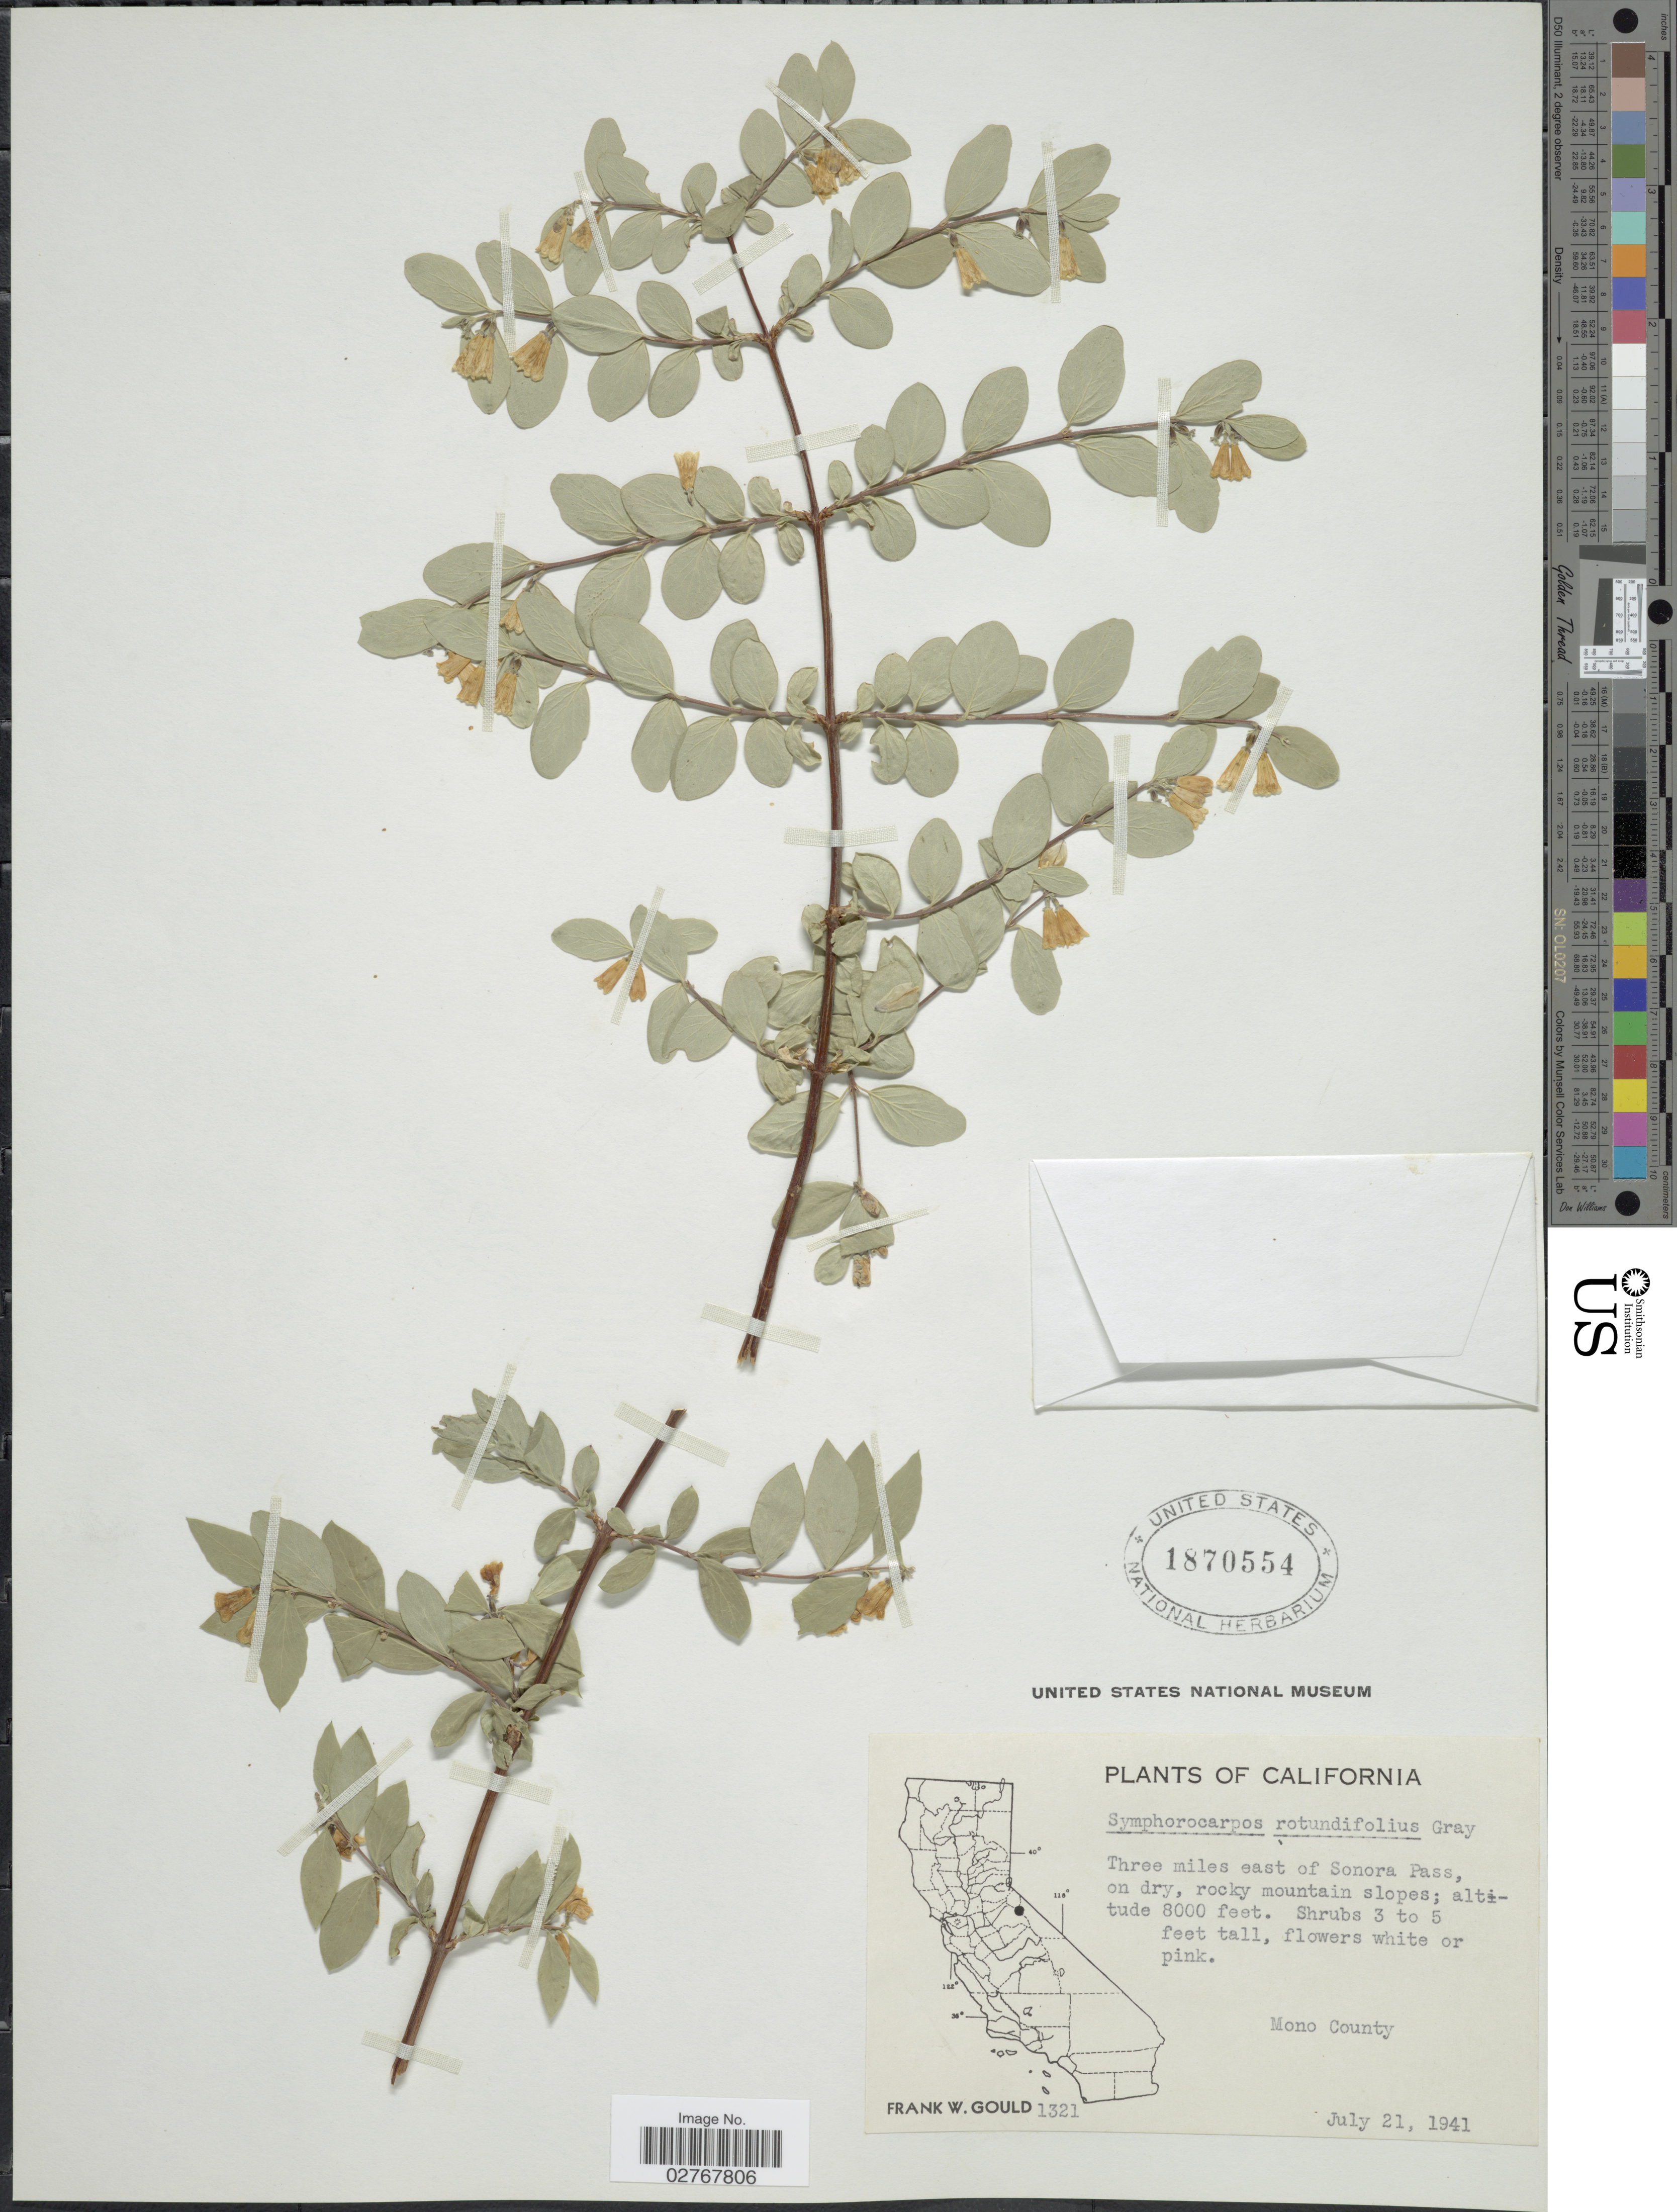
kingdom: Plantae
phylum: Tracheophyta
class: Magnoliopsida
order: Dipsacales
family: Caprifoliaceae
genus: Symphoricarpos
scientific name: Symphoricarpos rotundifolius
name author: A. Gray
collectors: F. W. Gould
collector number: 1321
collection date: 1941-07-21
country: United States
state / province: California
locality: Three miles east of Sonora Pass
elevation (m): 2438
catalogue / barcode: US 1870554